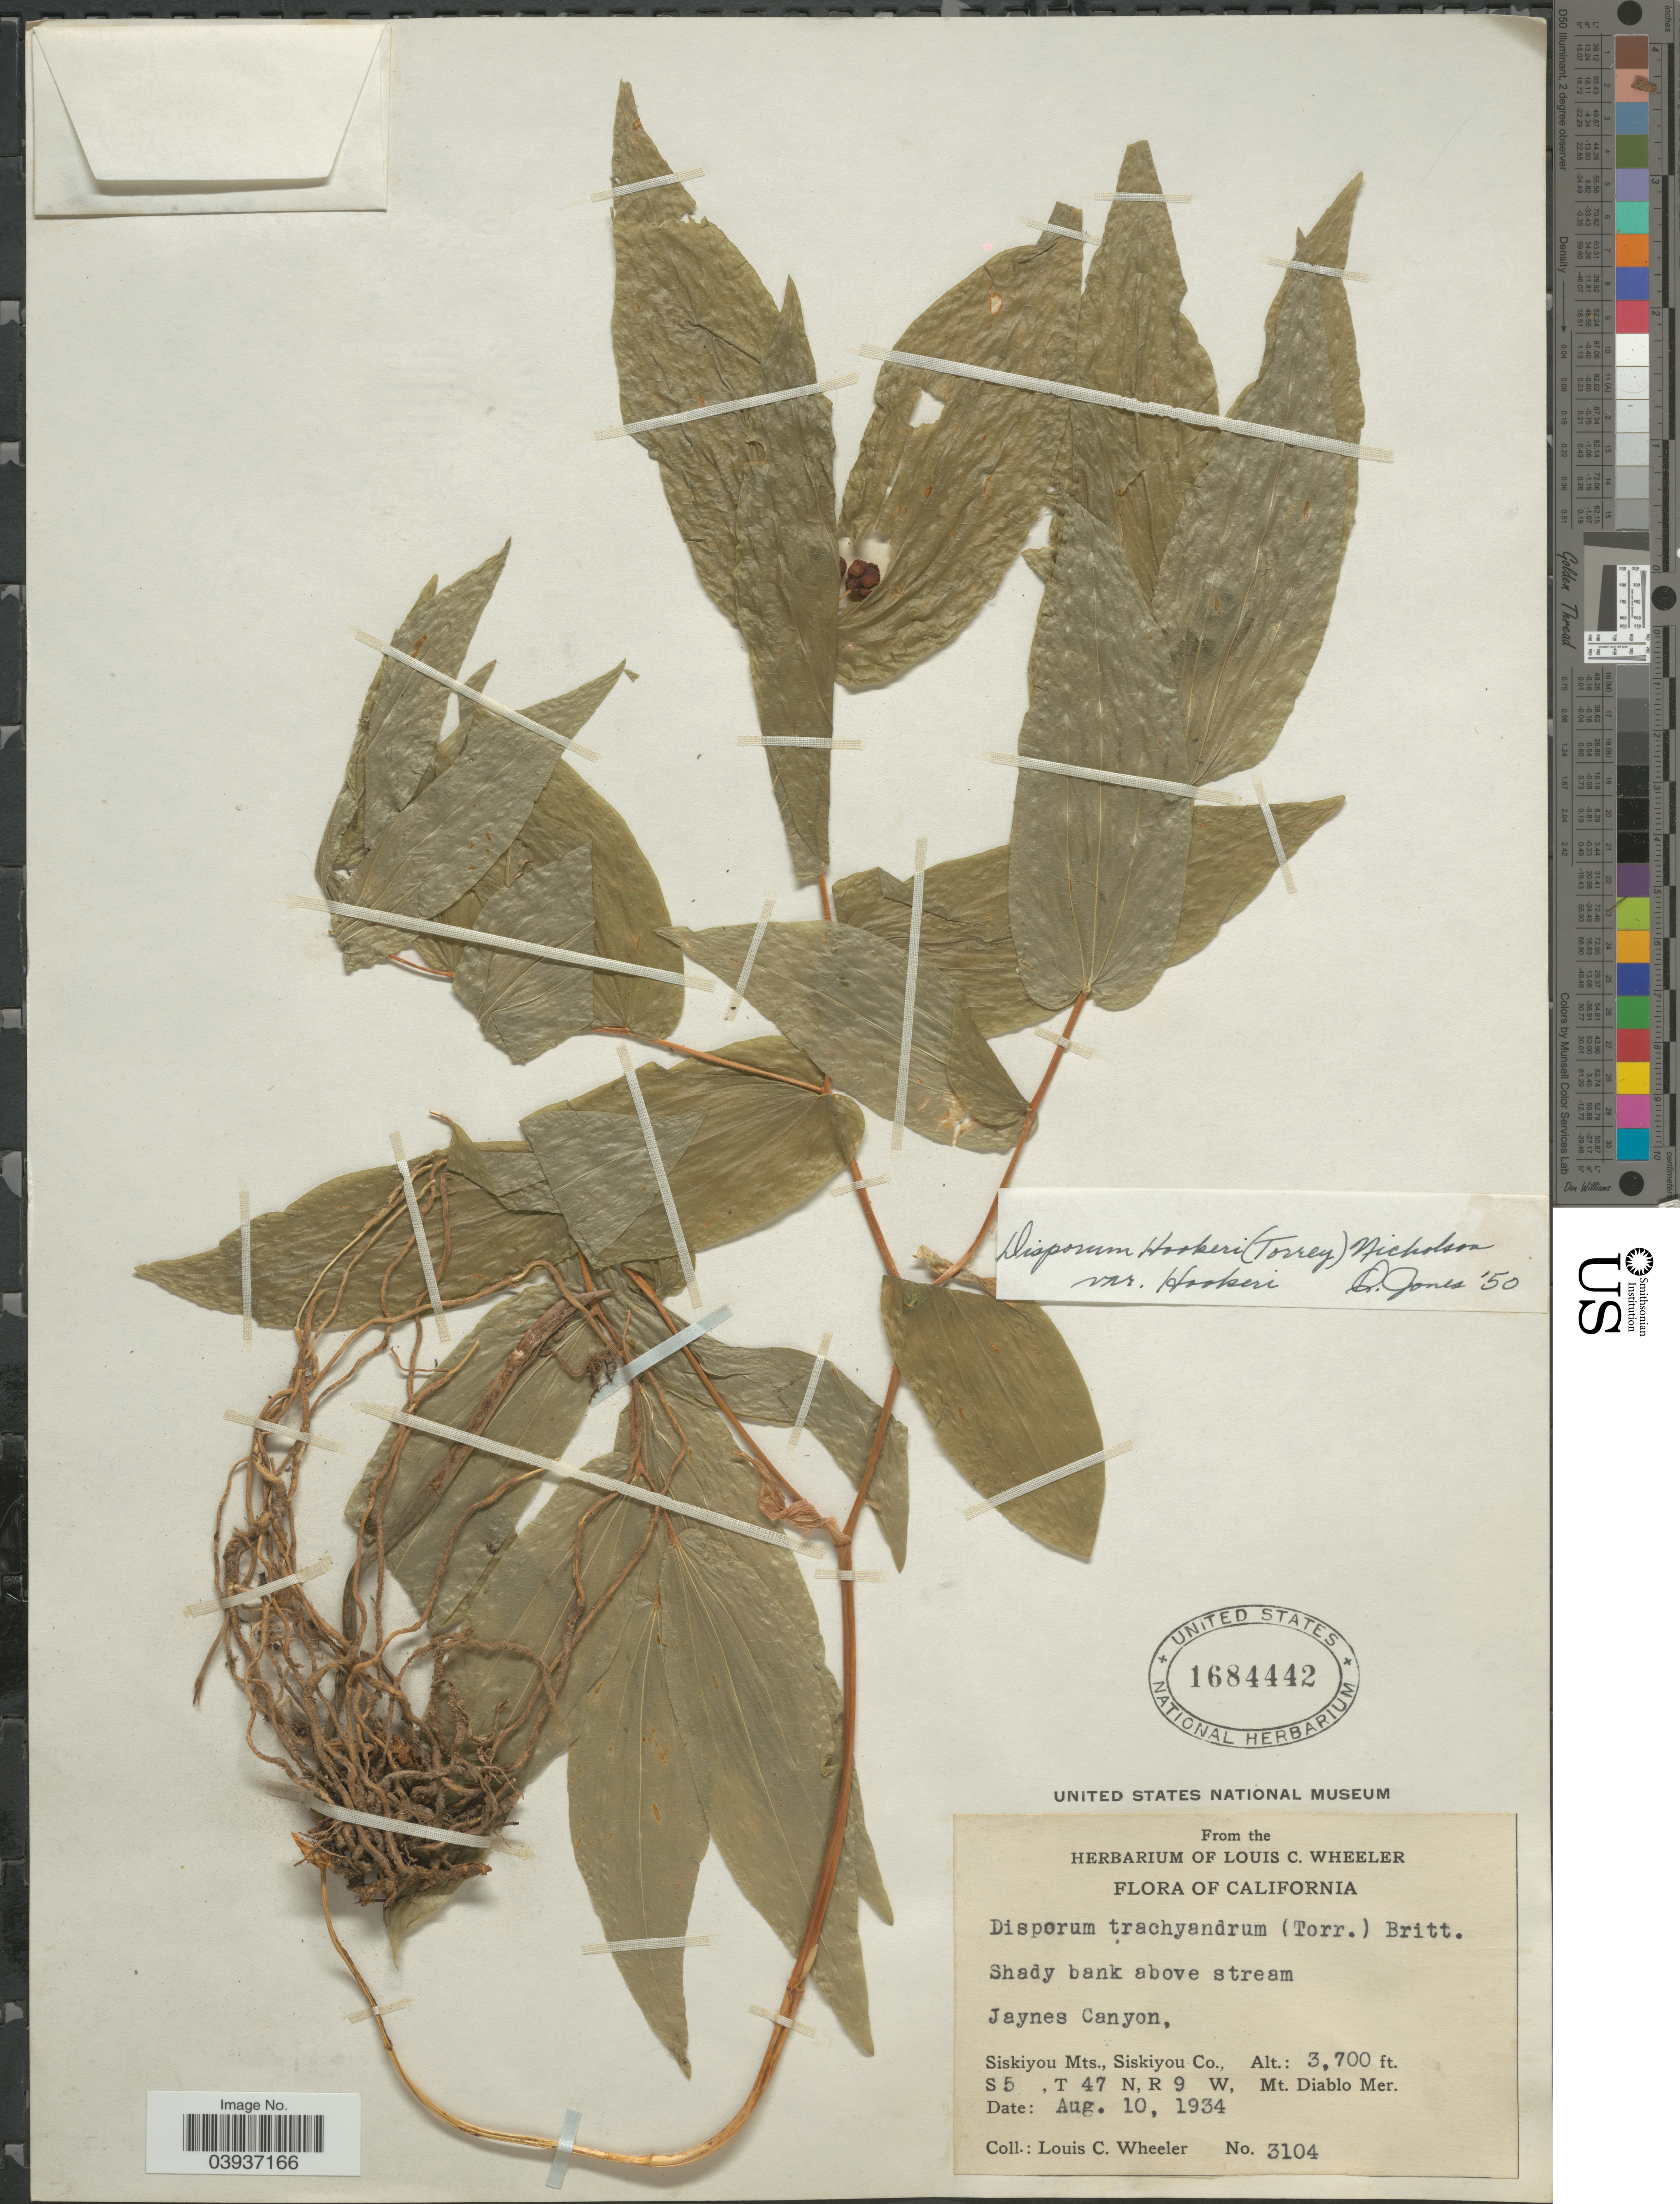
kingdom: Plantae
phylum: Tracheophyta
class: Liliopsida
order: Liliales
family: Colchicaceae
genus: Disporum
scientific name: Disporum hookeri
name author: (Torr.) G. Nicholson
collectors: L. C. Wheeler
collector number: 3104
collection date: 1934-08-10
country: United States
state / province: California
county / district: Siskiyou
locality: Jaynes Canyon, Siskiyou Mts., Siskiyou Co., S 5 , T 47 N, R 9 W, Mt. Diablo Mer.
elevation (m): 1128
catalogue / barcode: US 1684442